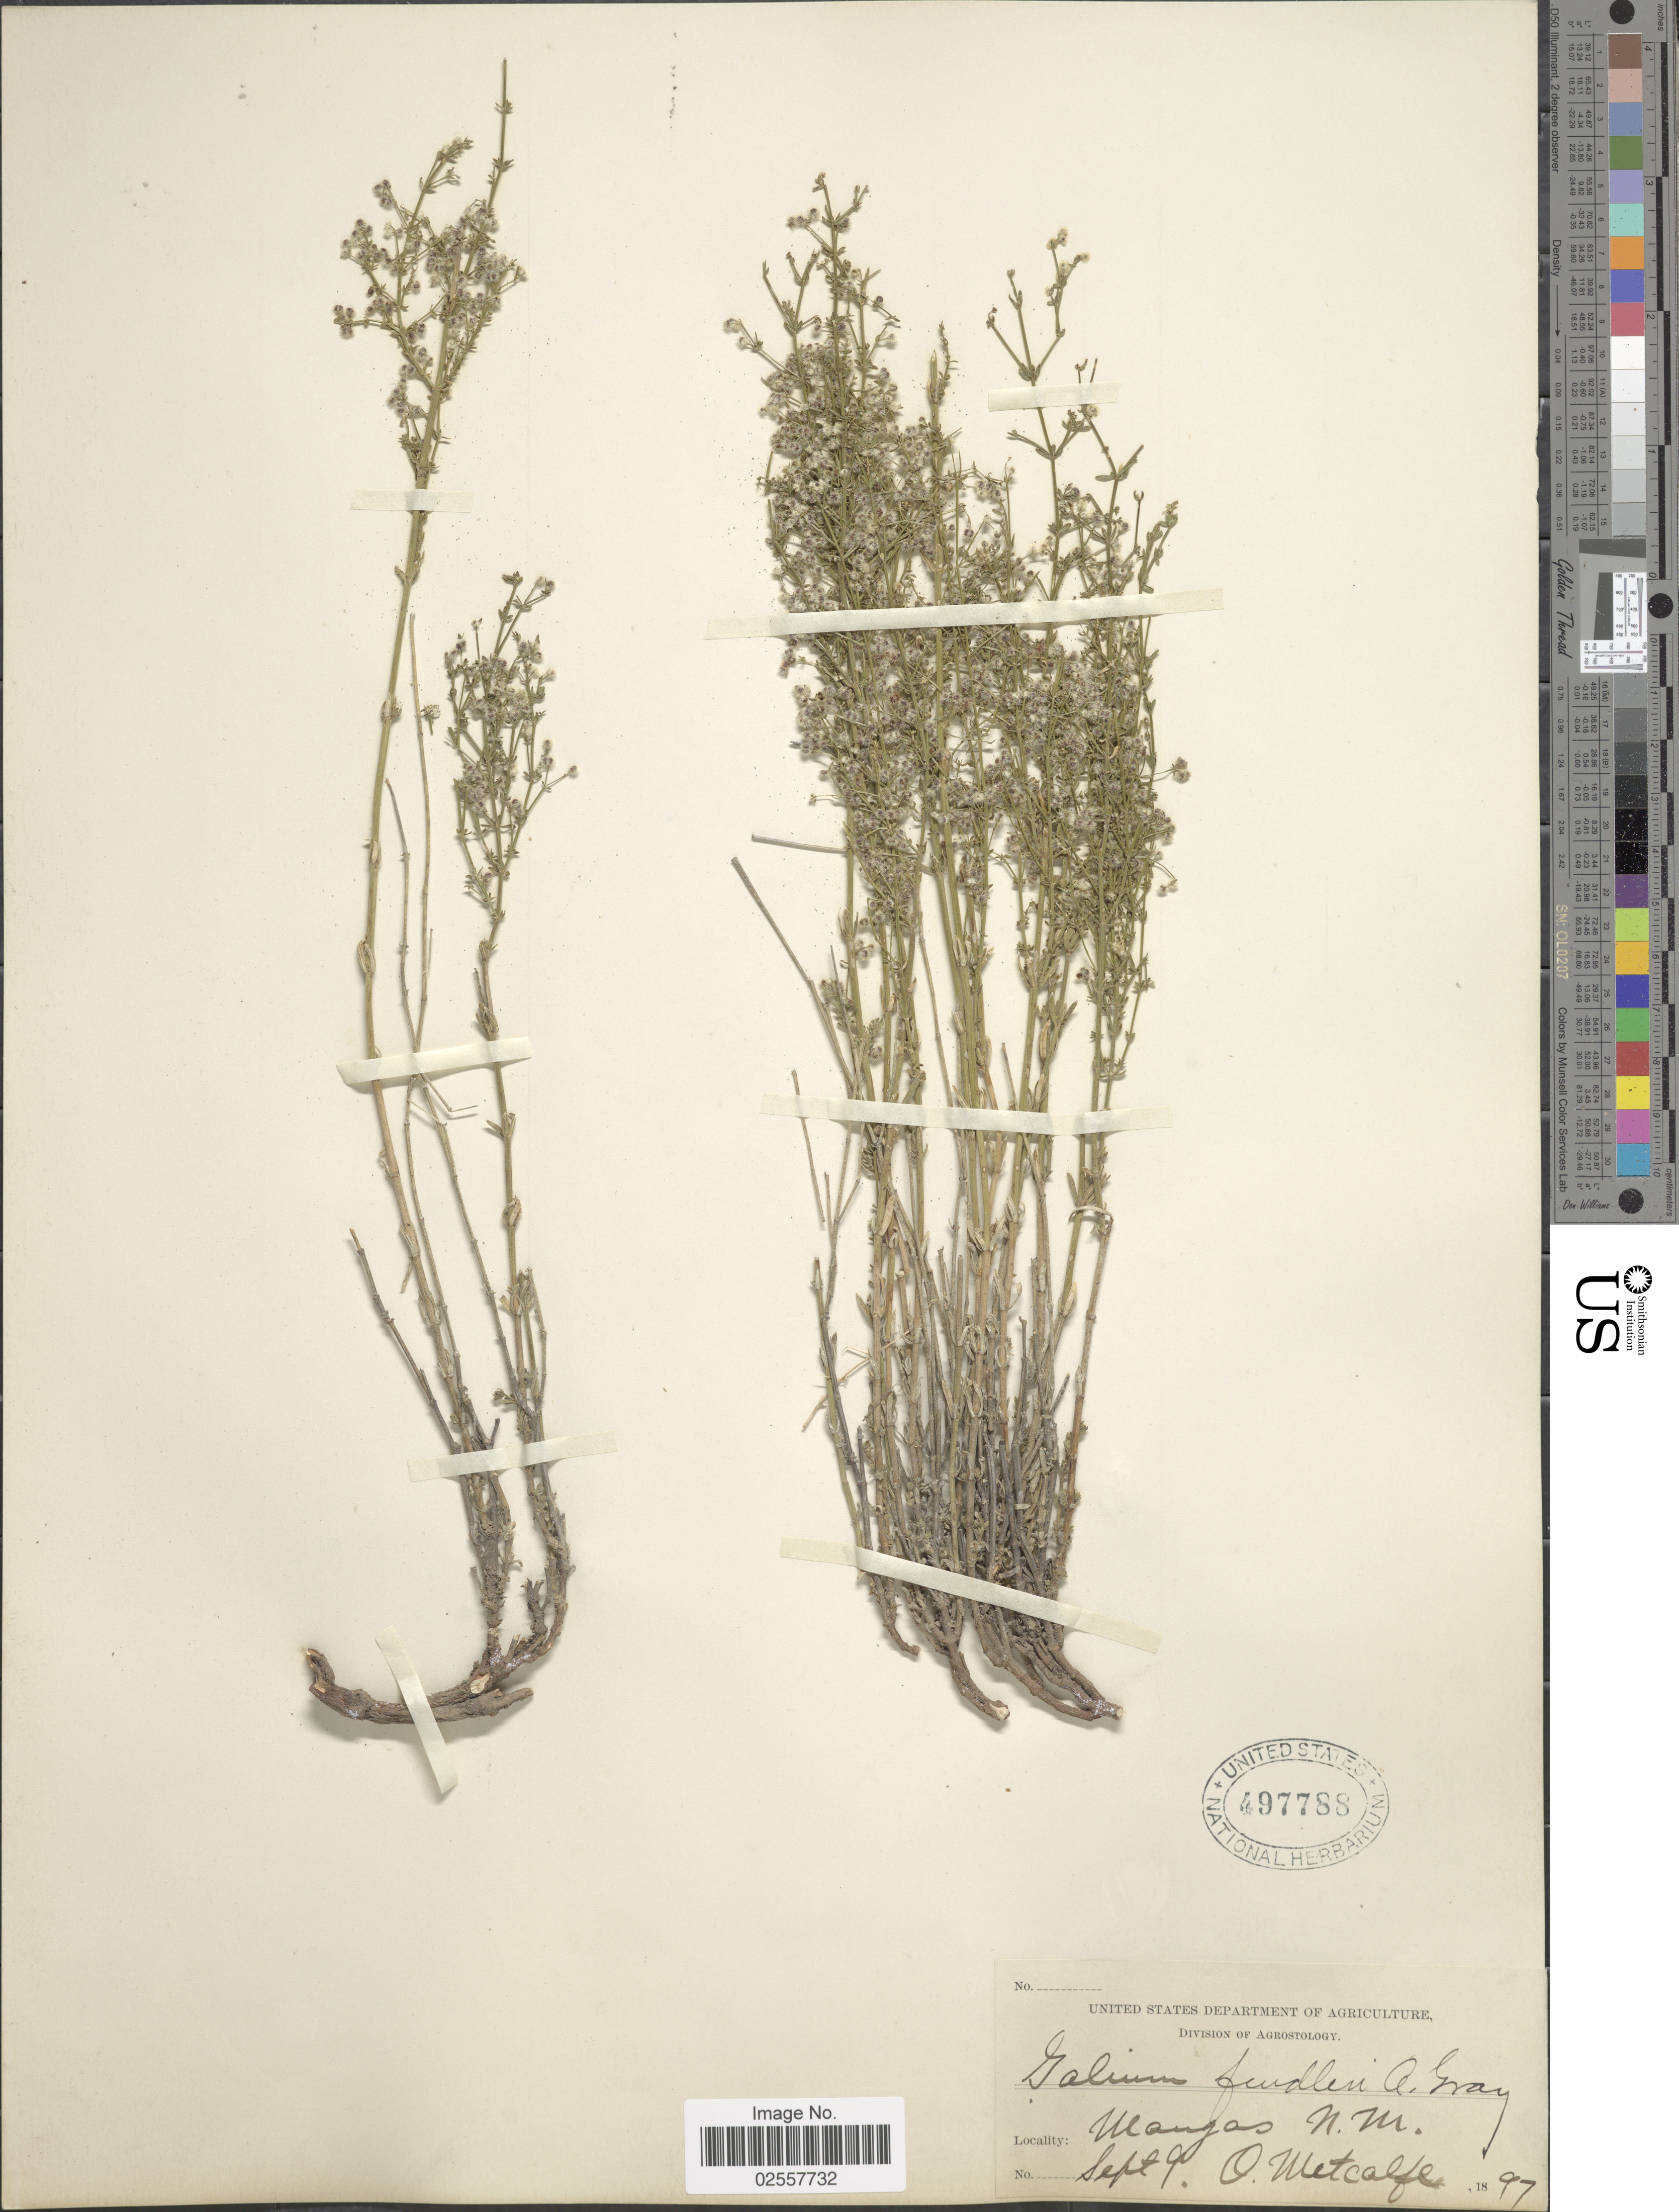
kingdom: Plantae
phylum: Tracheophyta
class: Magnoliopsida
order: Gentianales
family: Rubiaceae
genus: Galium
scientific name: Galium fendleri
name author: A. Gray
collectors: O. Metcalfe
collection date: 1897-09-09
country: United States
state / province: New Mexico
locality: Mangas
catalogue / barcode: US 497788